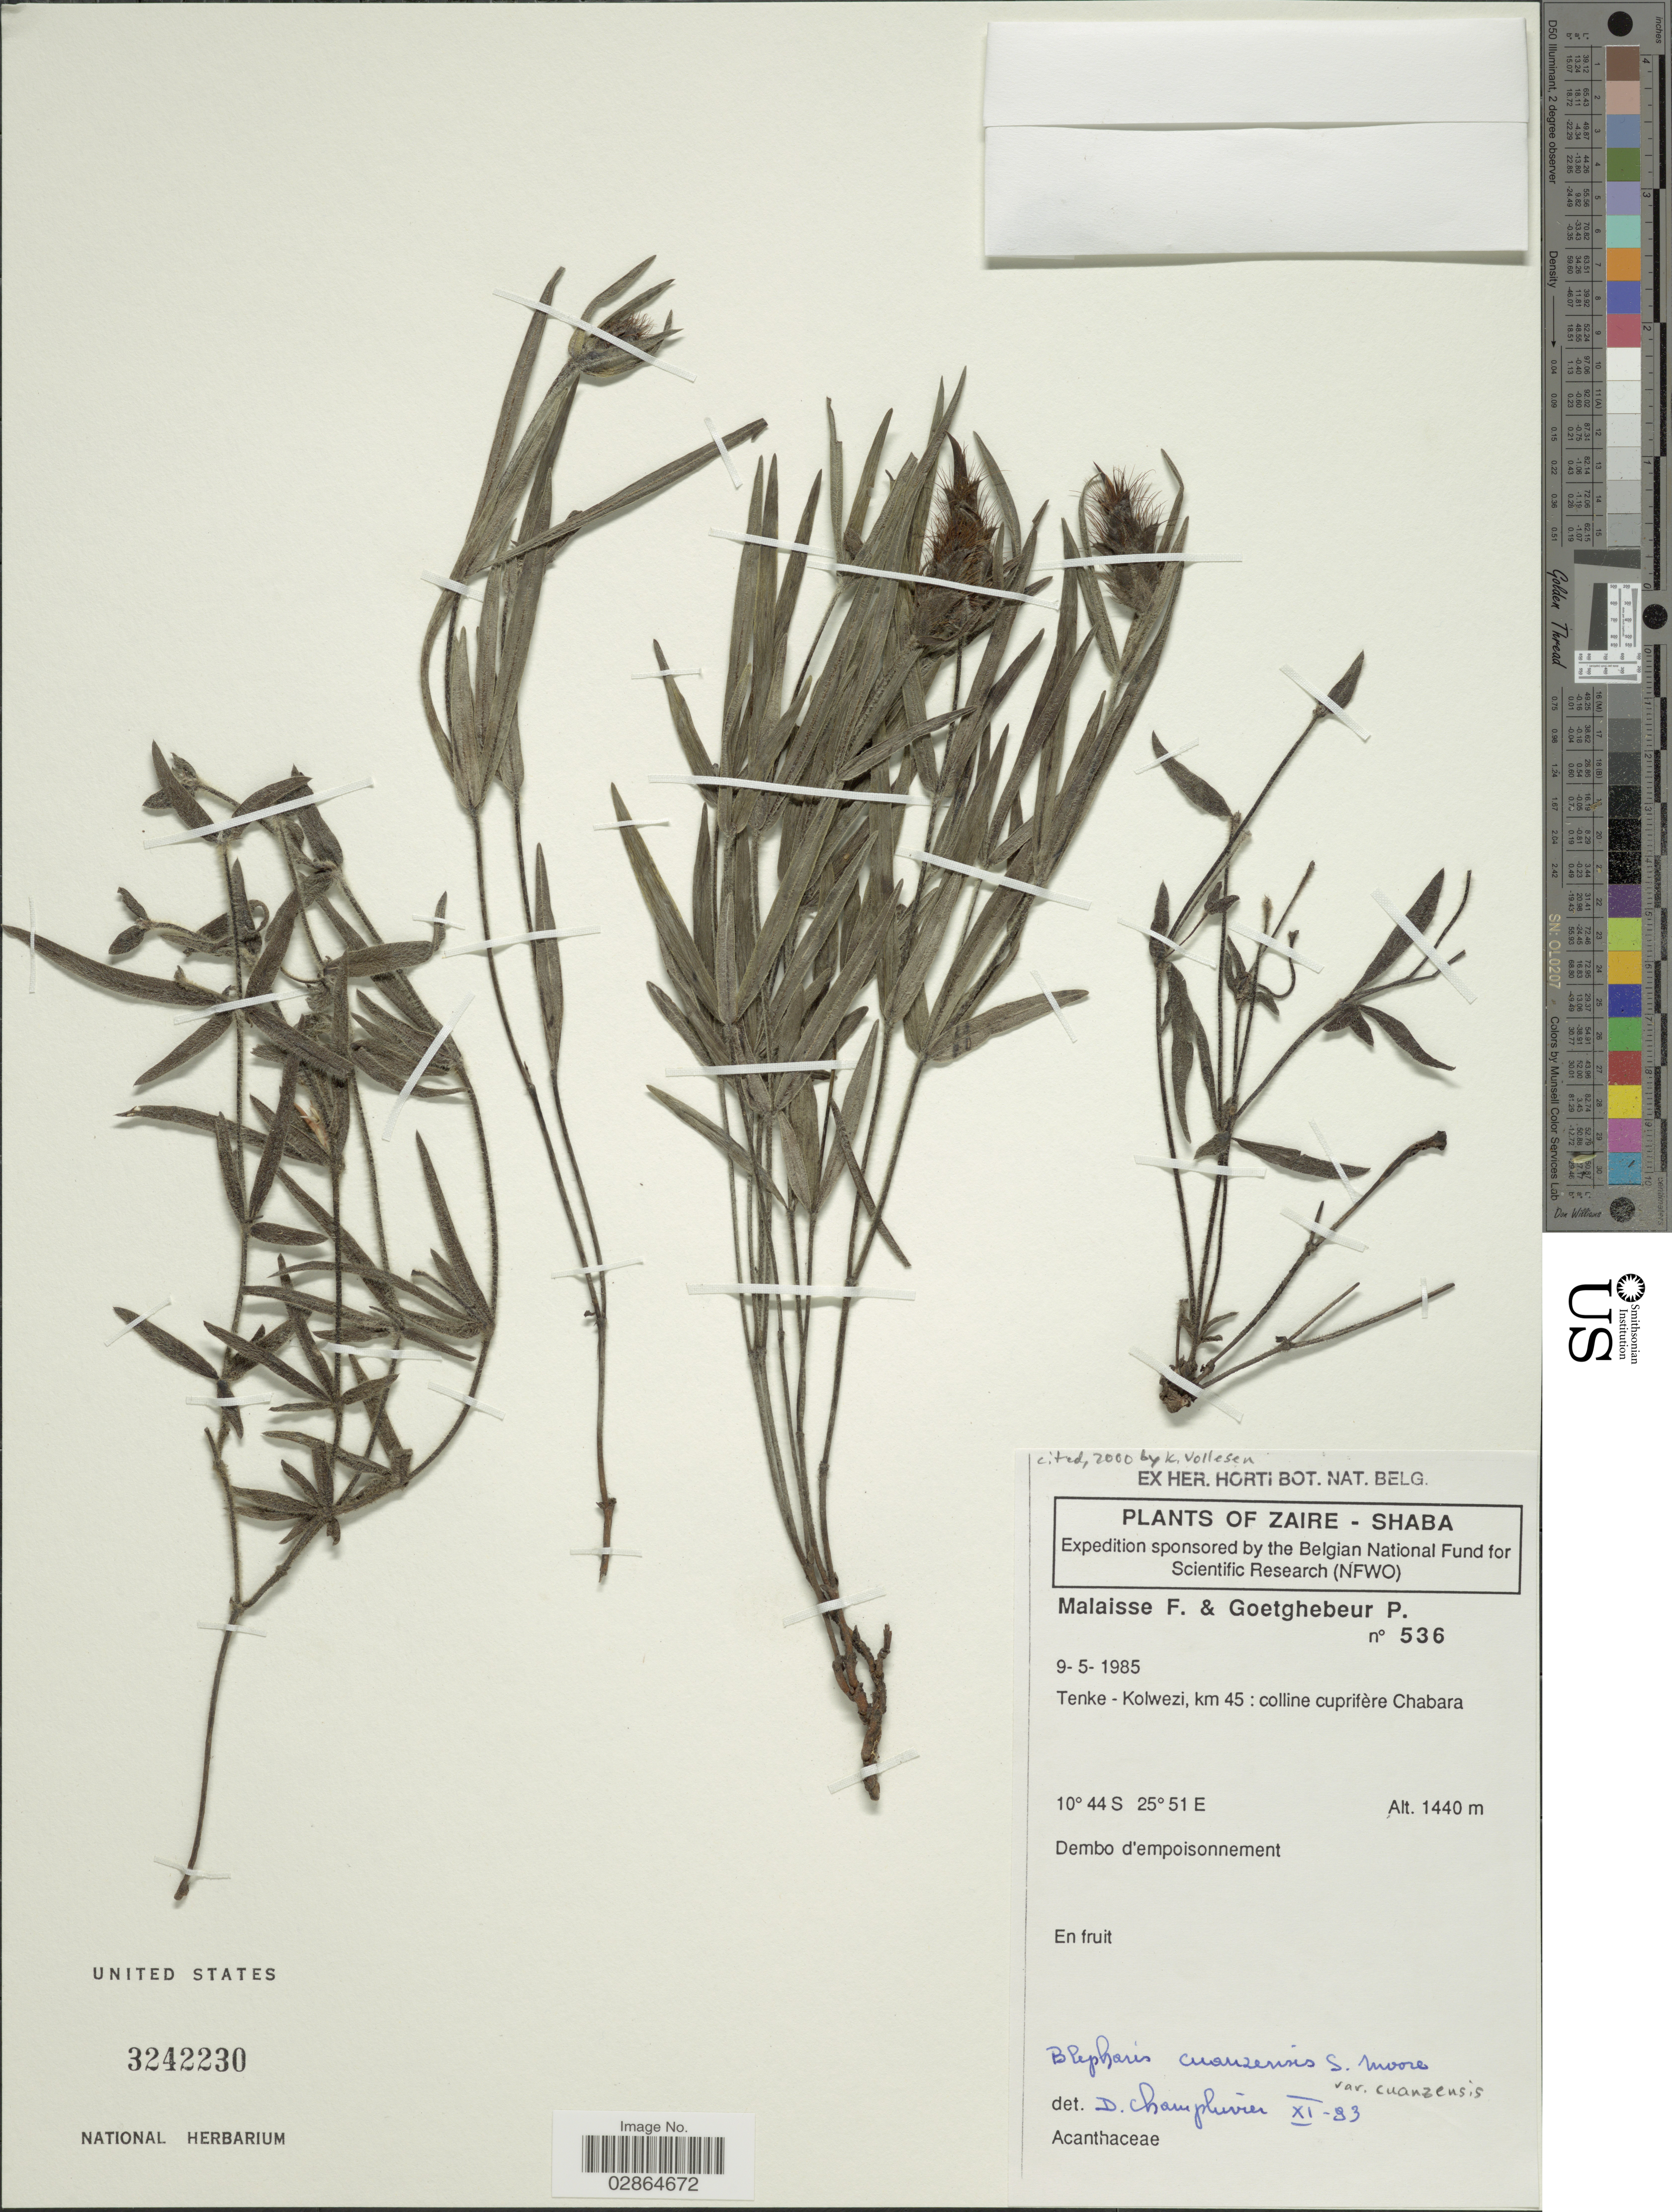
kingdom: Plantae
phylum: Tracheophyta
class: Magnoliopsida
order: Lamiales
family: Acanthaceae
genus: Blepharis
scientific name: Blepharis cuanzensis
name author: Welw. ex S. Moore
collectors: F. Malaisse & P. Goetghebeur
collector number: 536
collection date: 1985-05-09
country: Angola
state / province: Zaire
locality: Zaire - Shaba, Tenke - Kolwezi, km 45: colline cuprifère Chabara.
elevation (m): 1440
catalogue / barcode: US 3242230